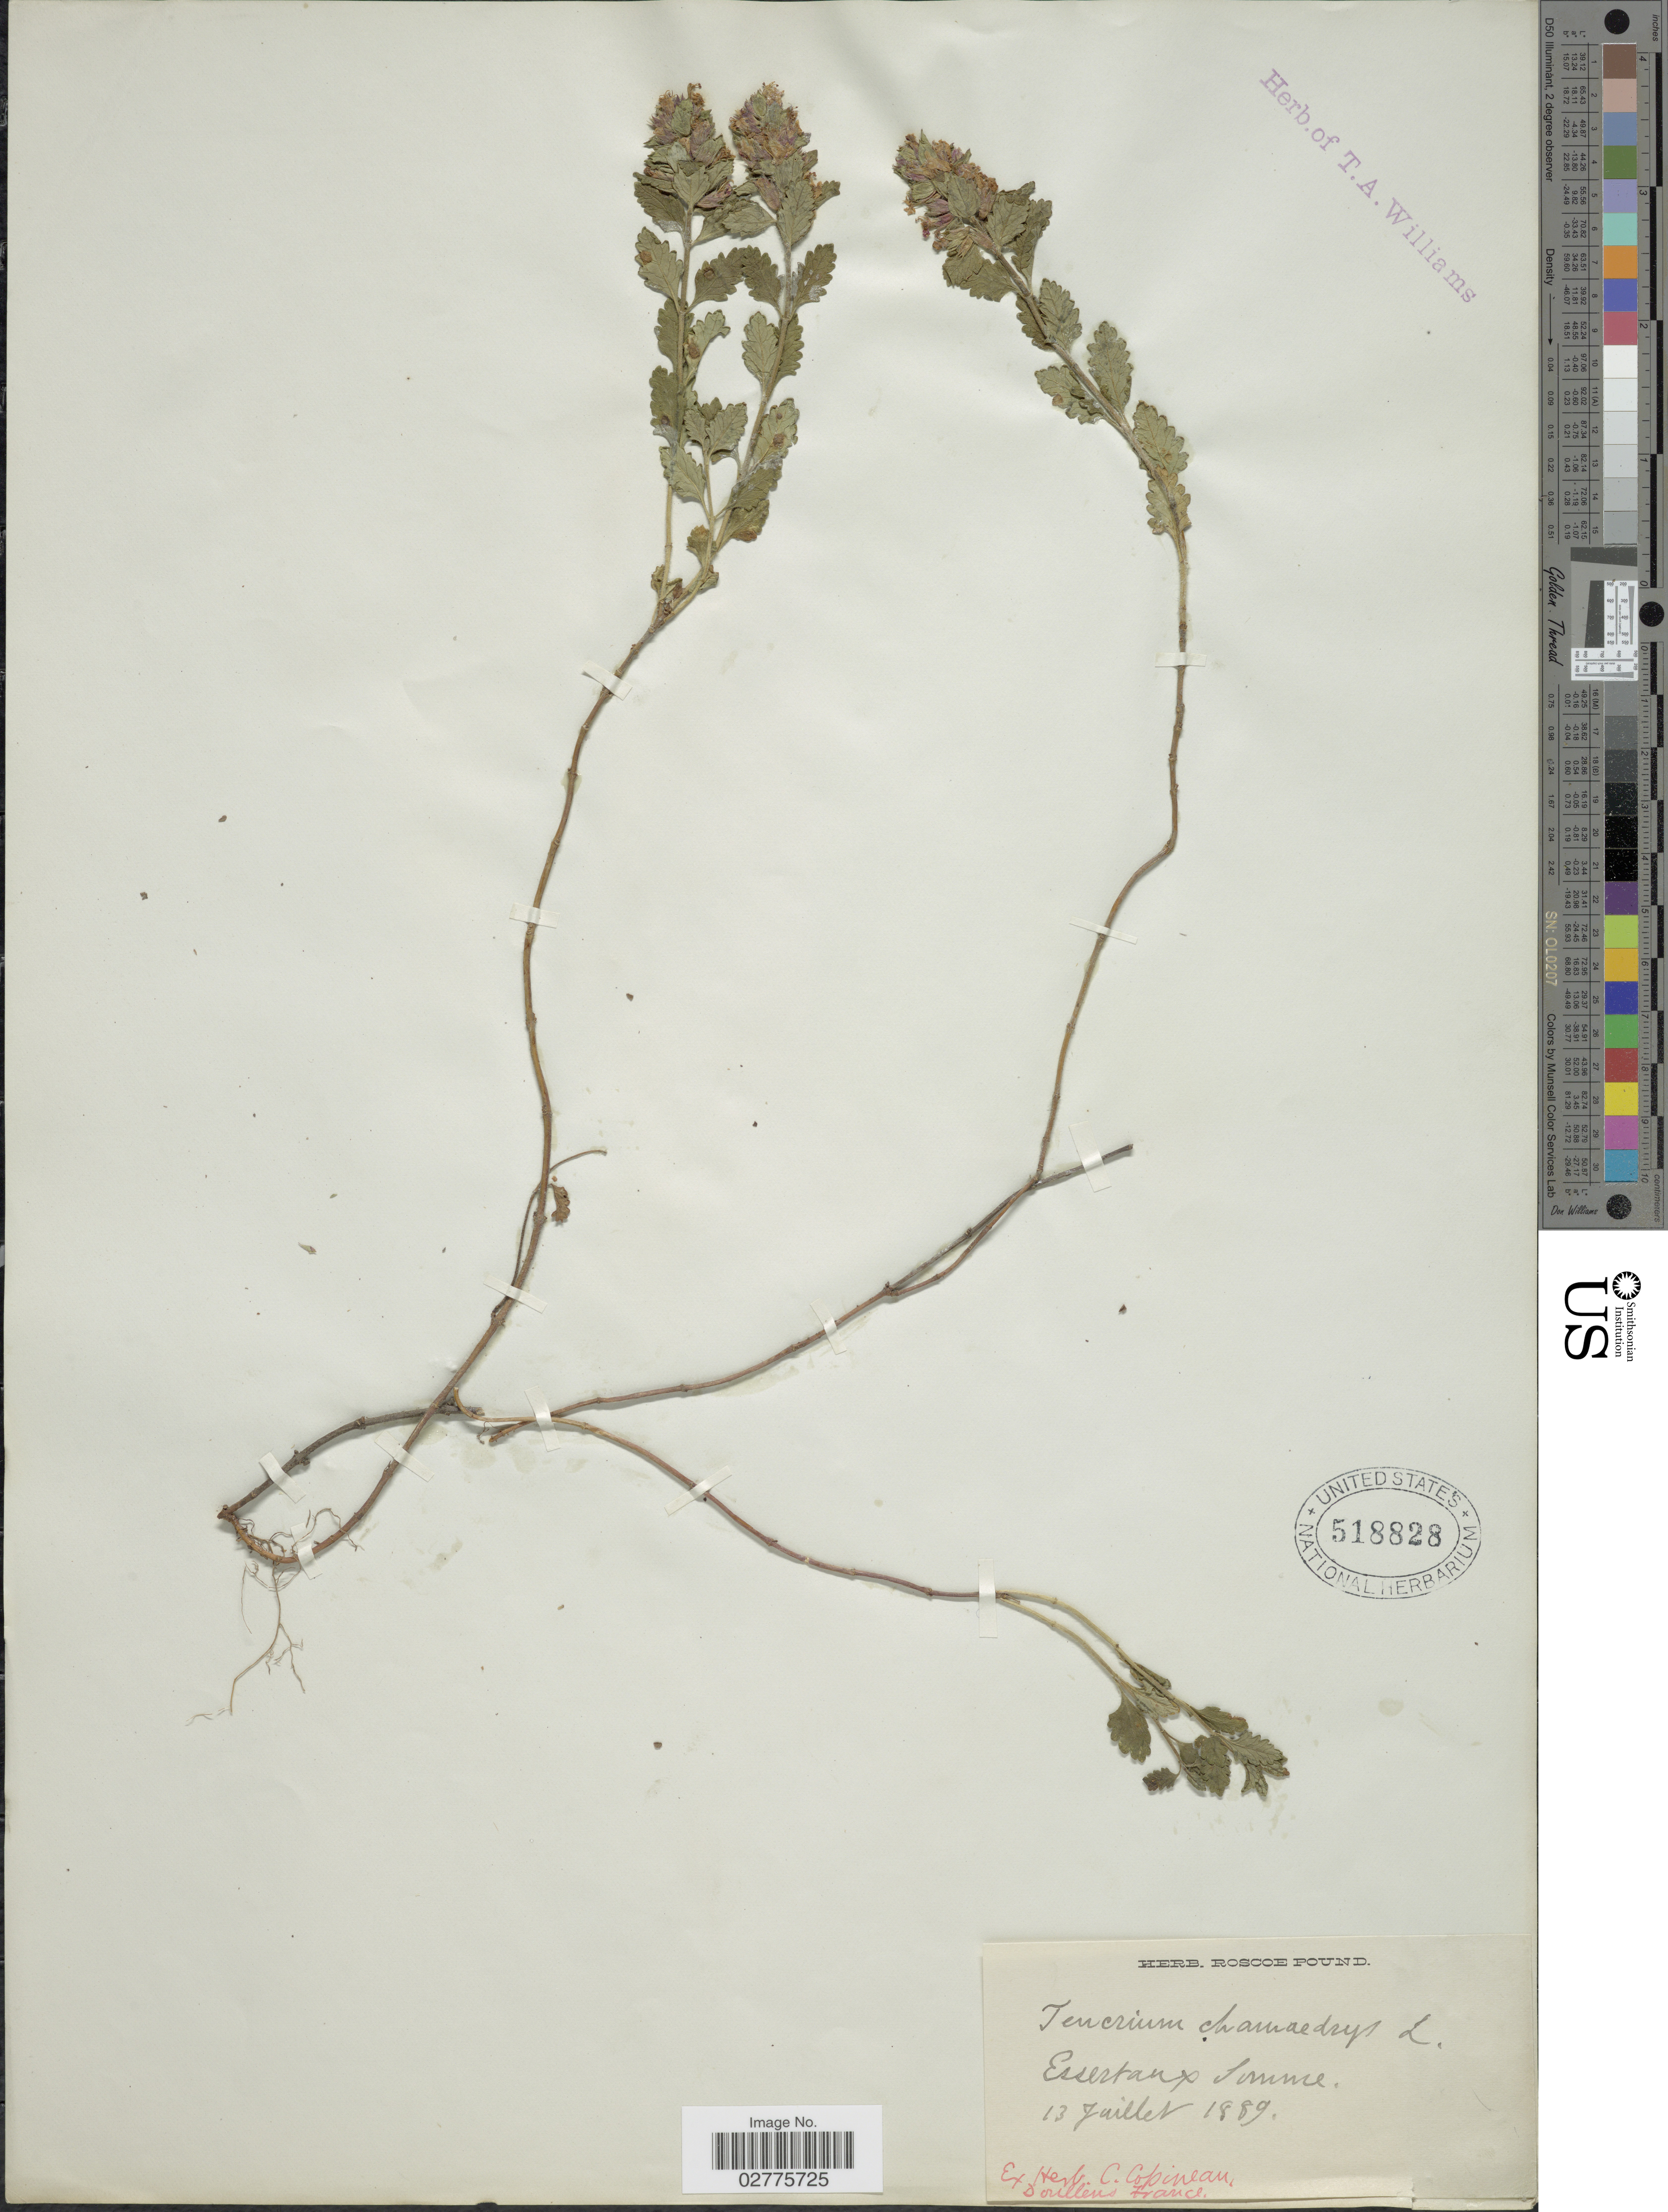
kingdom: Plantae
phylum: Tracheophyta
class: Magnoliopsida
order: Lamiales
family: Lamiaceae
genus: Teucrium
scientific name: Teucrium chamaedrys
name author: L.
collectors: ex herb. C. Copineau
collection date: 1889-07-13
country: France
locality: Doullens, Essertaux Somme.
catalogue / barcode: US 518828